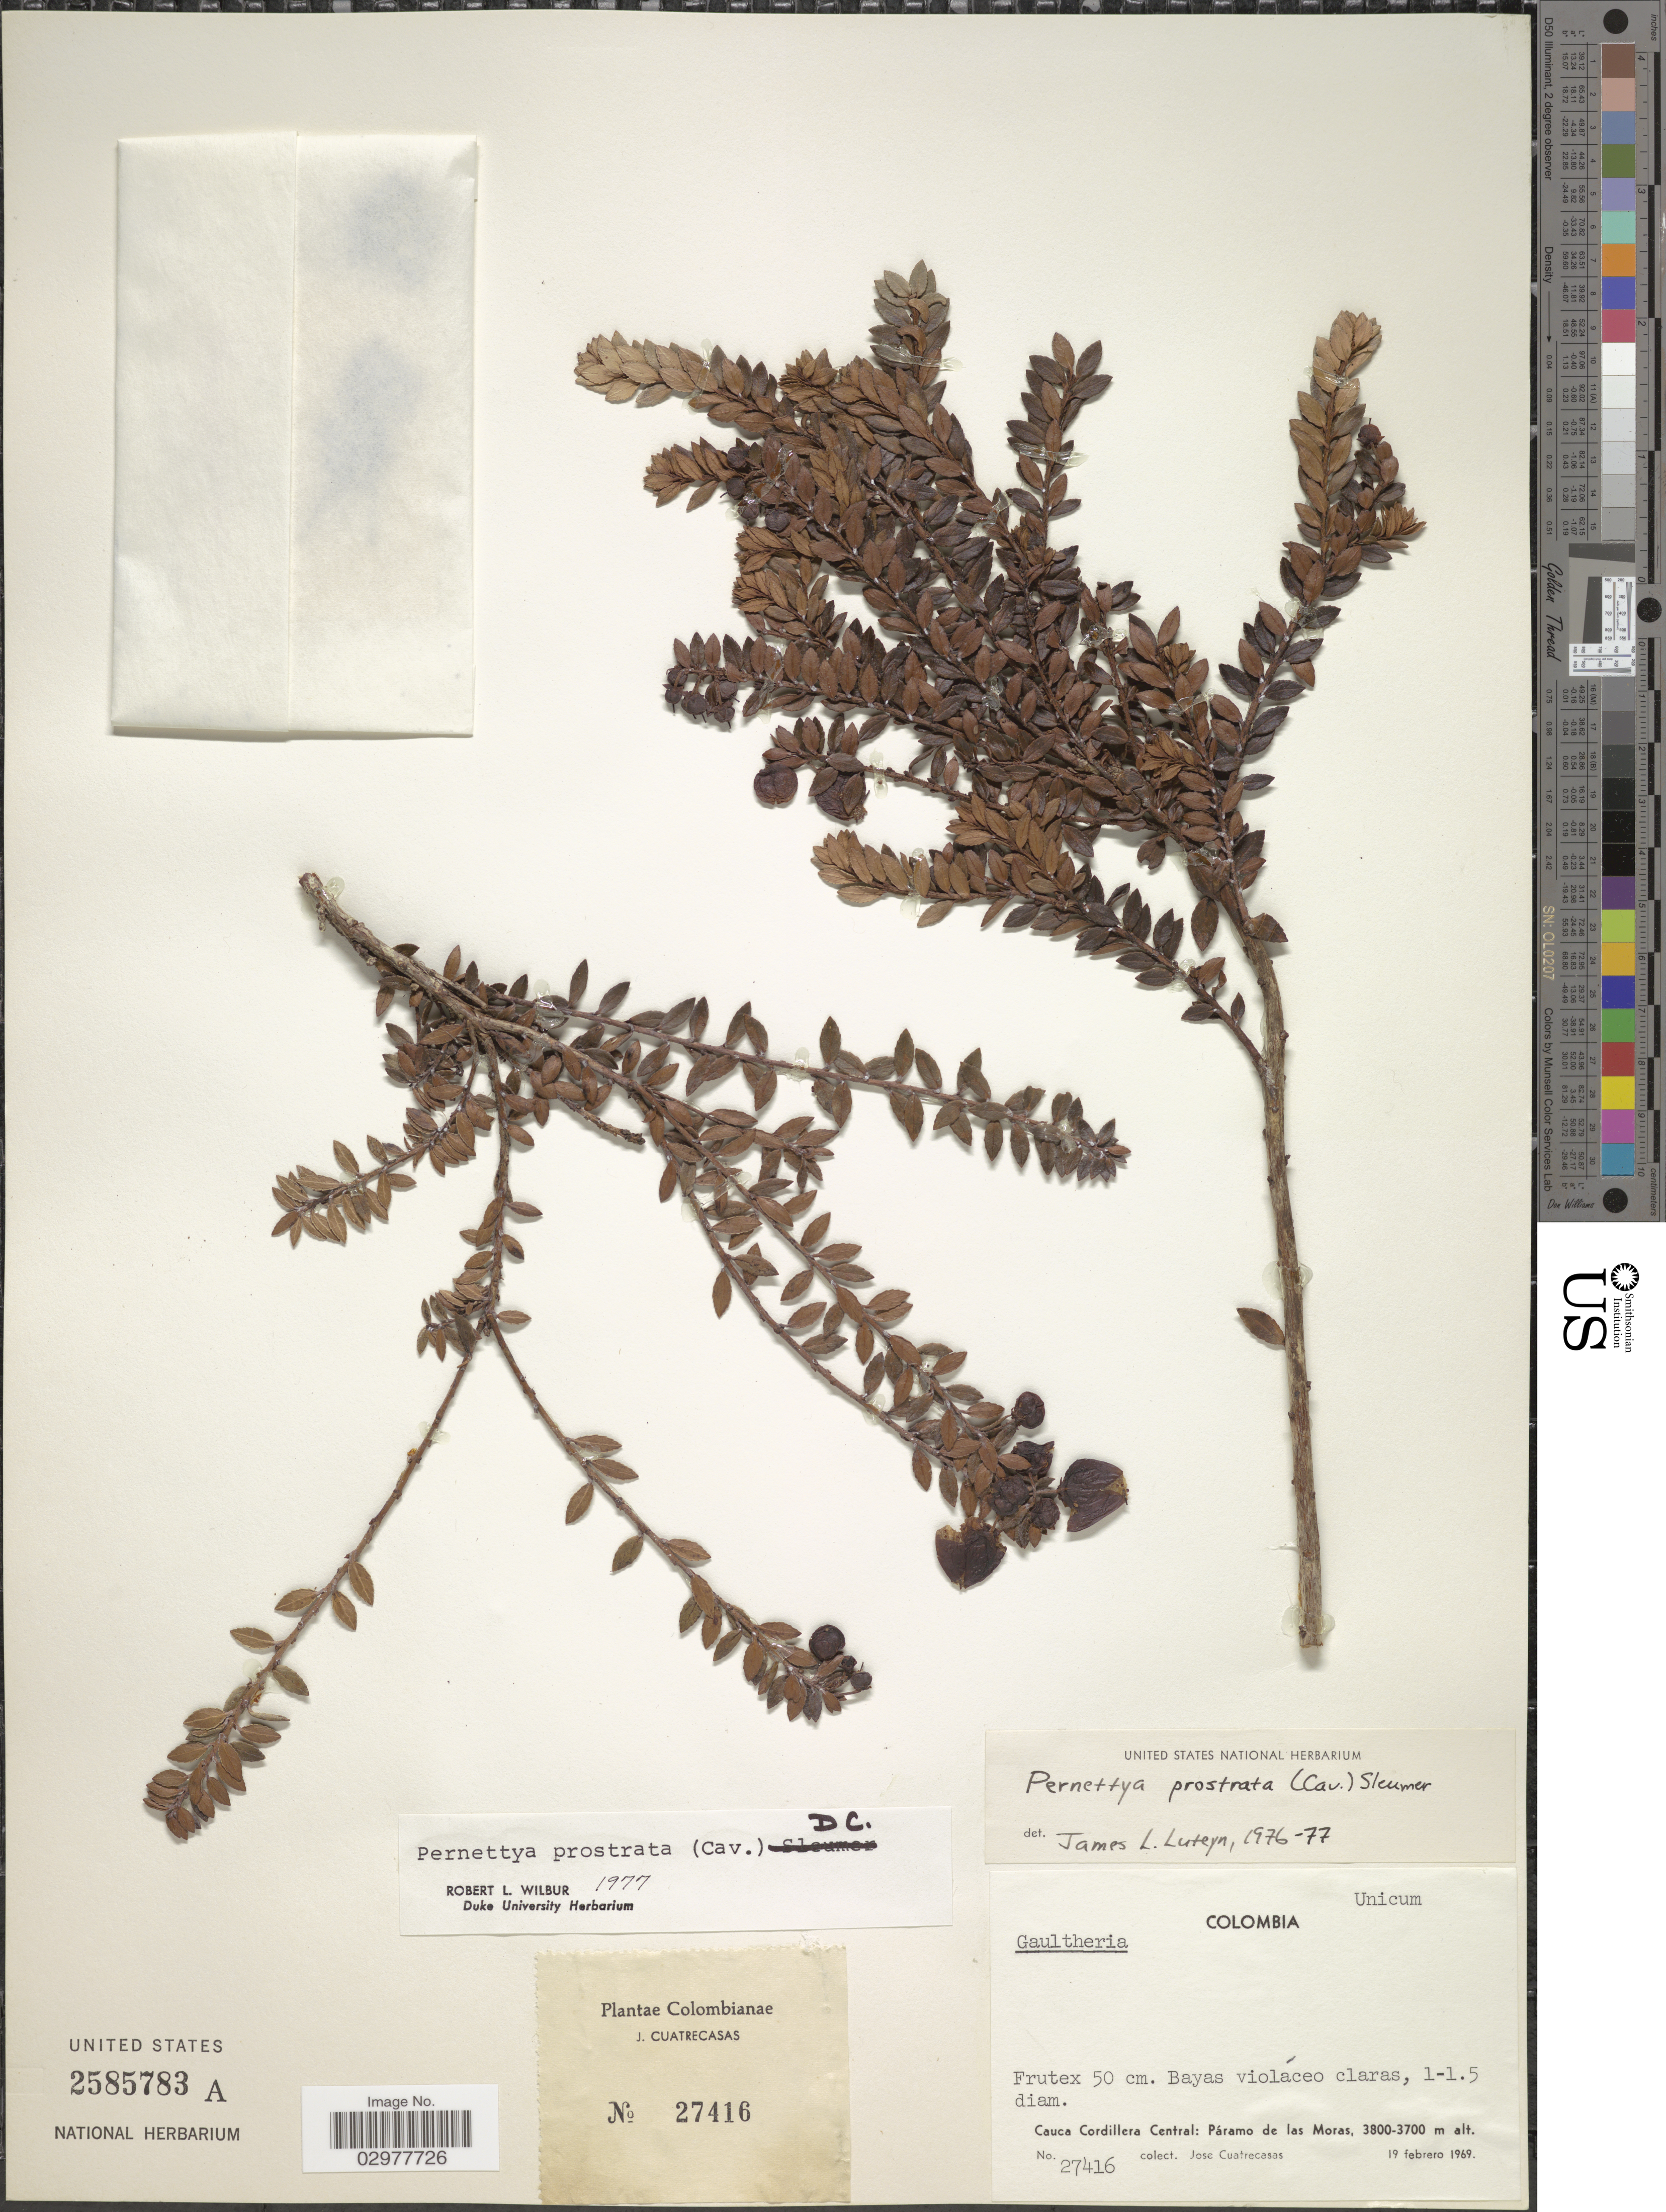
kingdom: Plantae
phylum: Tracheophyta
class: Magnoliopsida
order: Ericales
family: Ericaceae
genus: Pernettya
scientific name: Pernettya prostrata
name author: (Cav.) DC.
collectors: J. Cuatrecasas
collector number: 27416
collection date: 1969-02-19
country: Colombia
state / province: Cauca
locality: Cauca Cordillera Central: Páramo de las Moras.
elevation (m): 3700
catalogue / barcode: US 2585783A